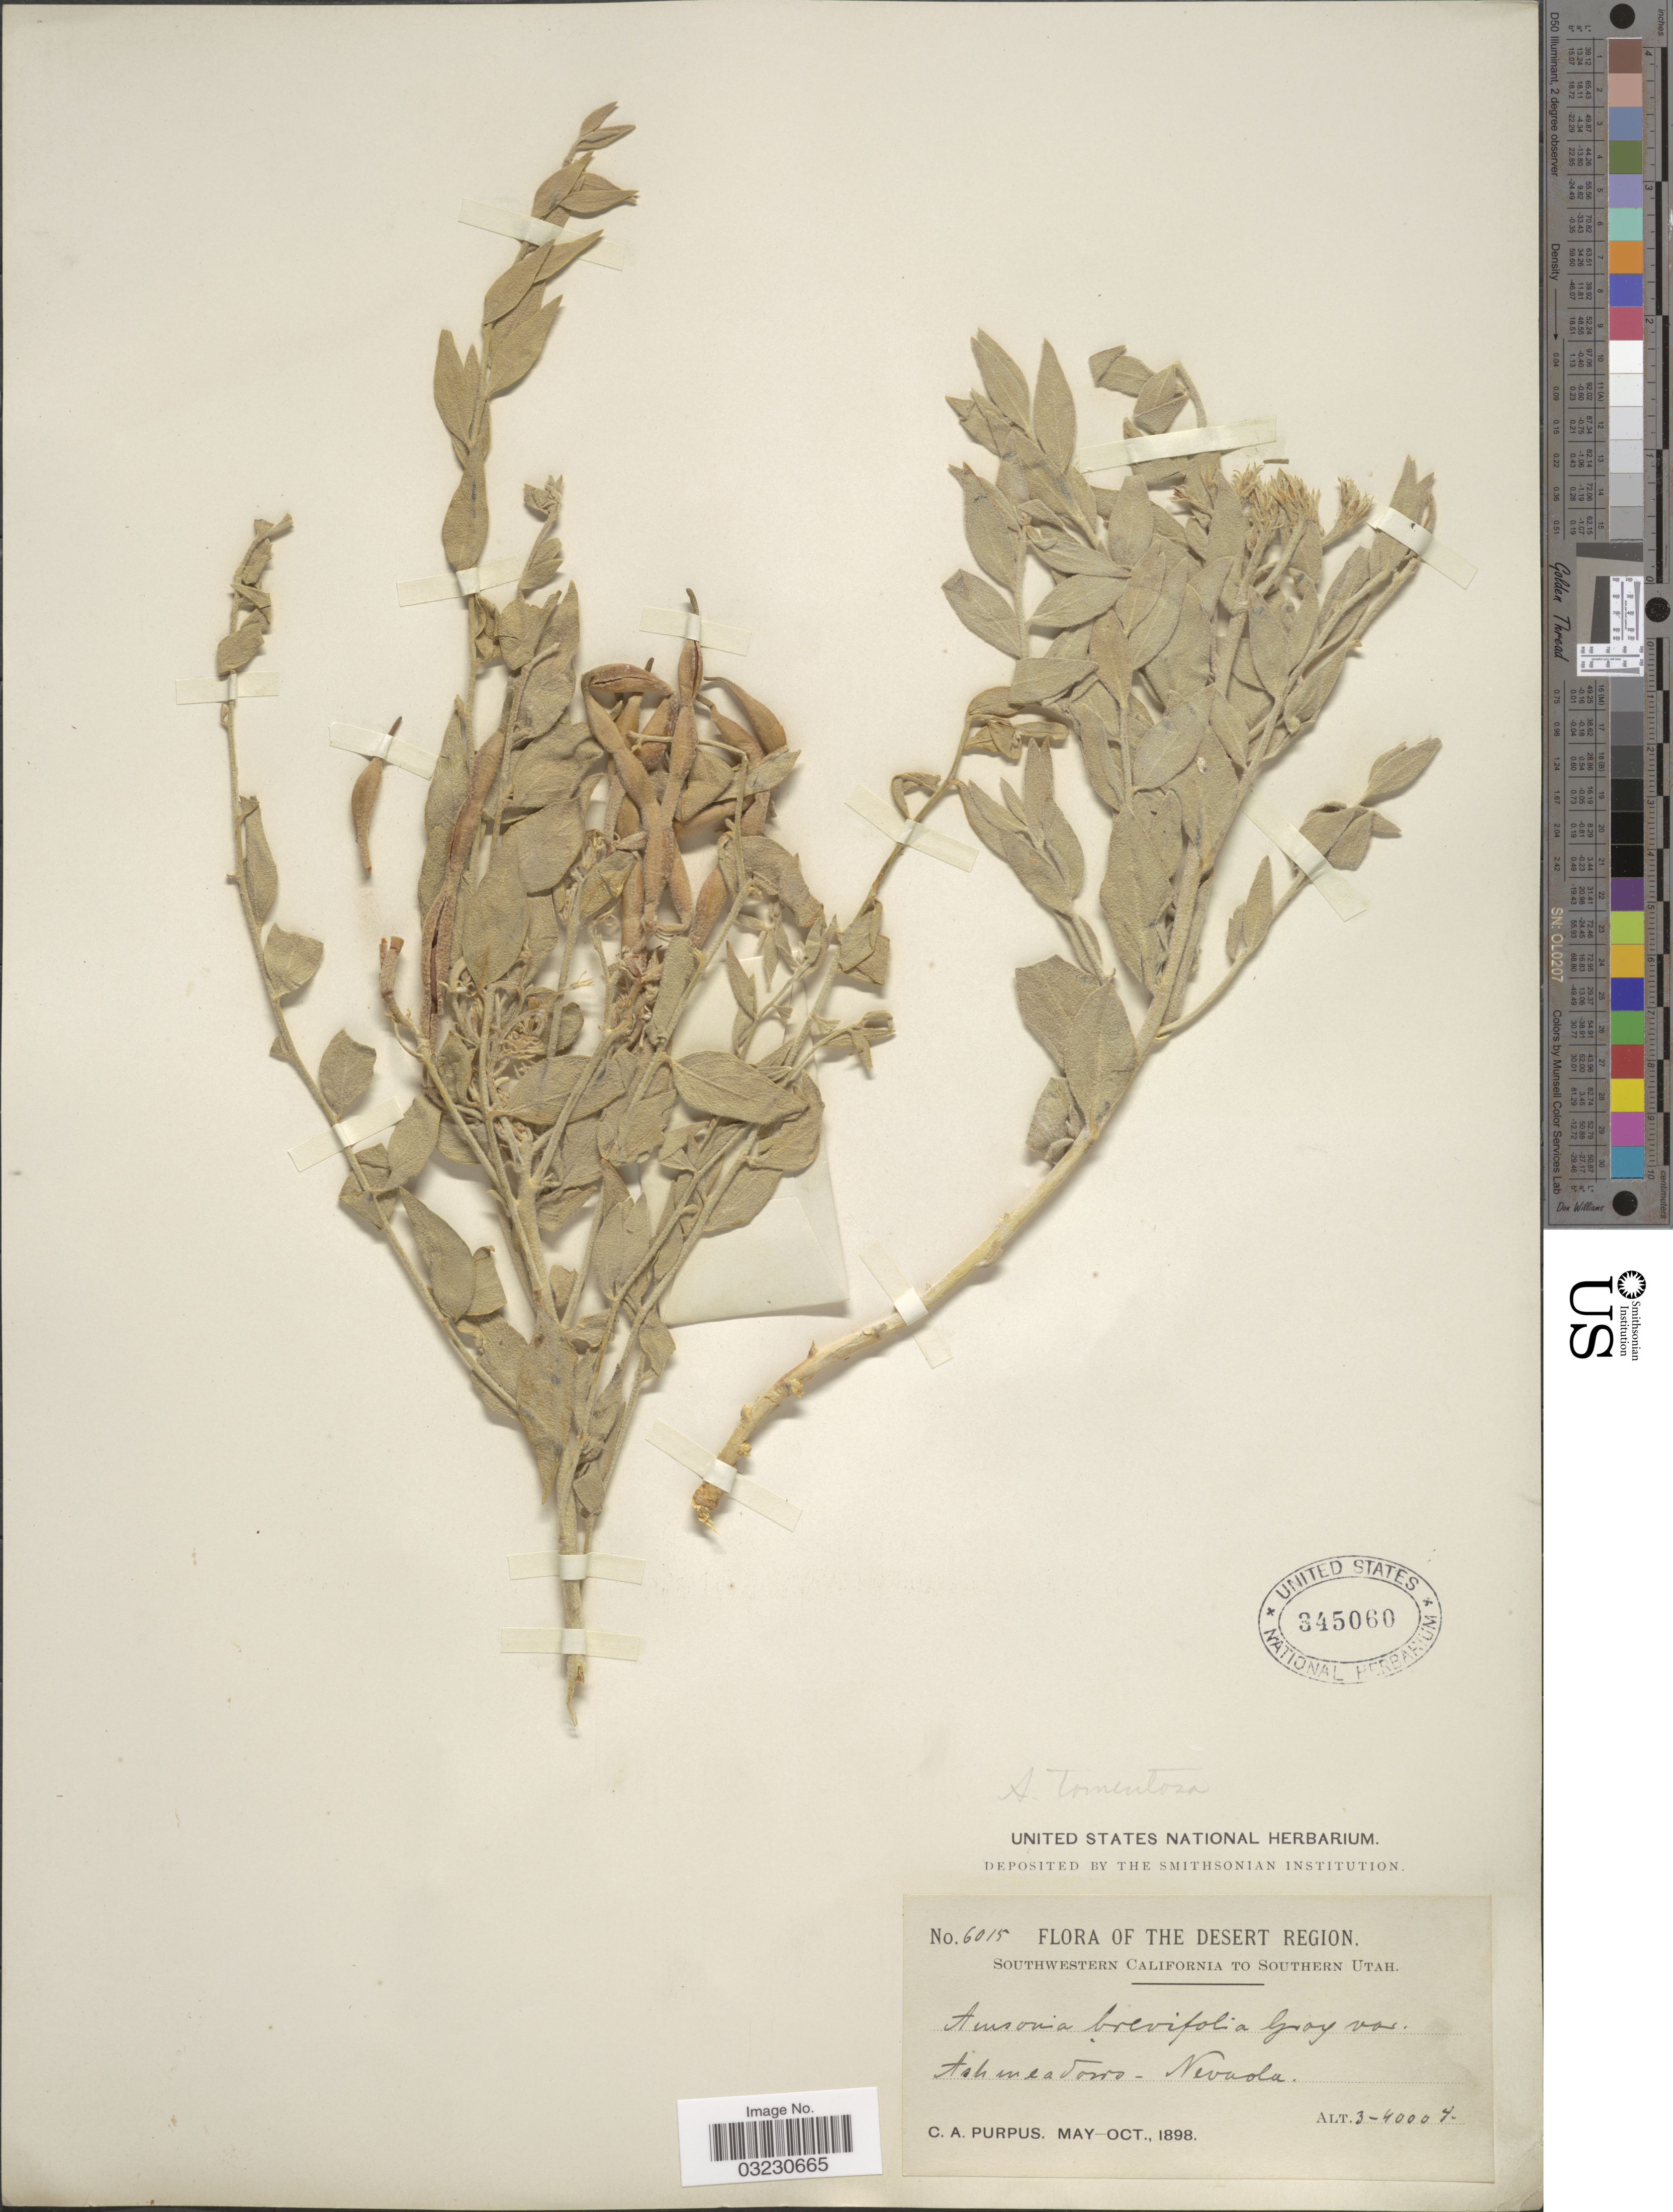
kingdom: Plantae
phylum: Tracheophyta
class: Magnoliopsida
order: Gentianales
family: Apocynaceae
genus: Amsonia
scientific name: Amsonia tomentosa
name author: Torr. & Frém.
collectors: C. A. Purpus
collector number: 6015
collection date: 1898-05/1898-10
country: United States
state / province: Nevada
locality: The Desert Region, Ash meadows.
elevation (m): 914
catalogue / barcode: US 345060